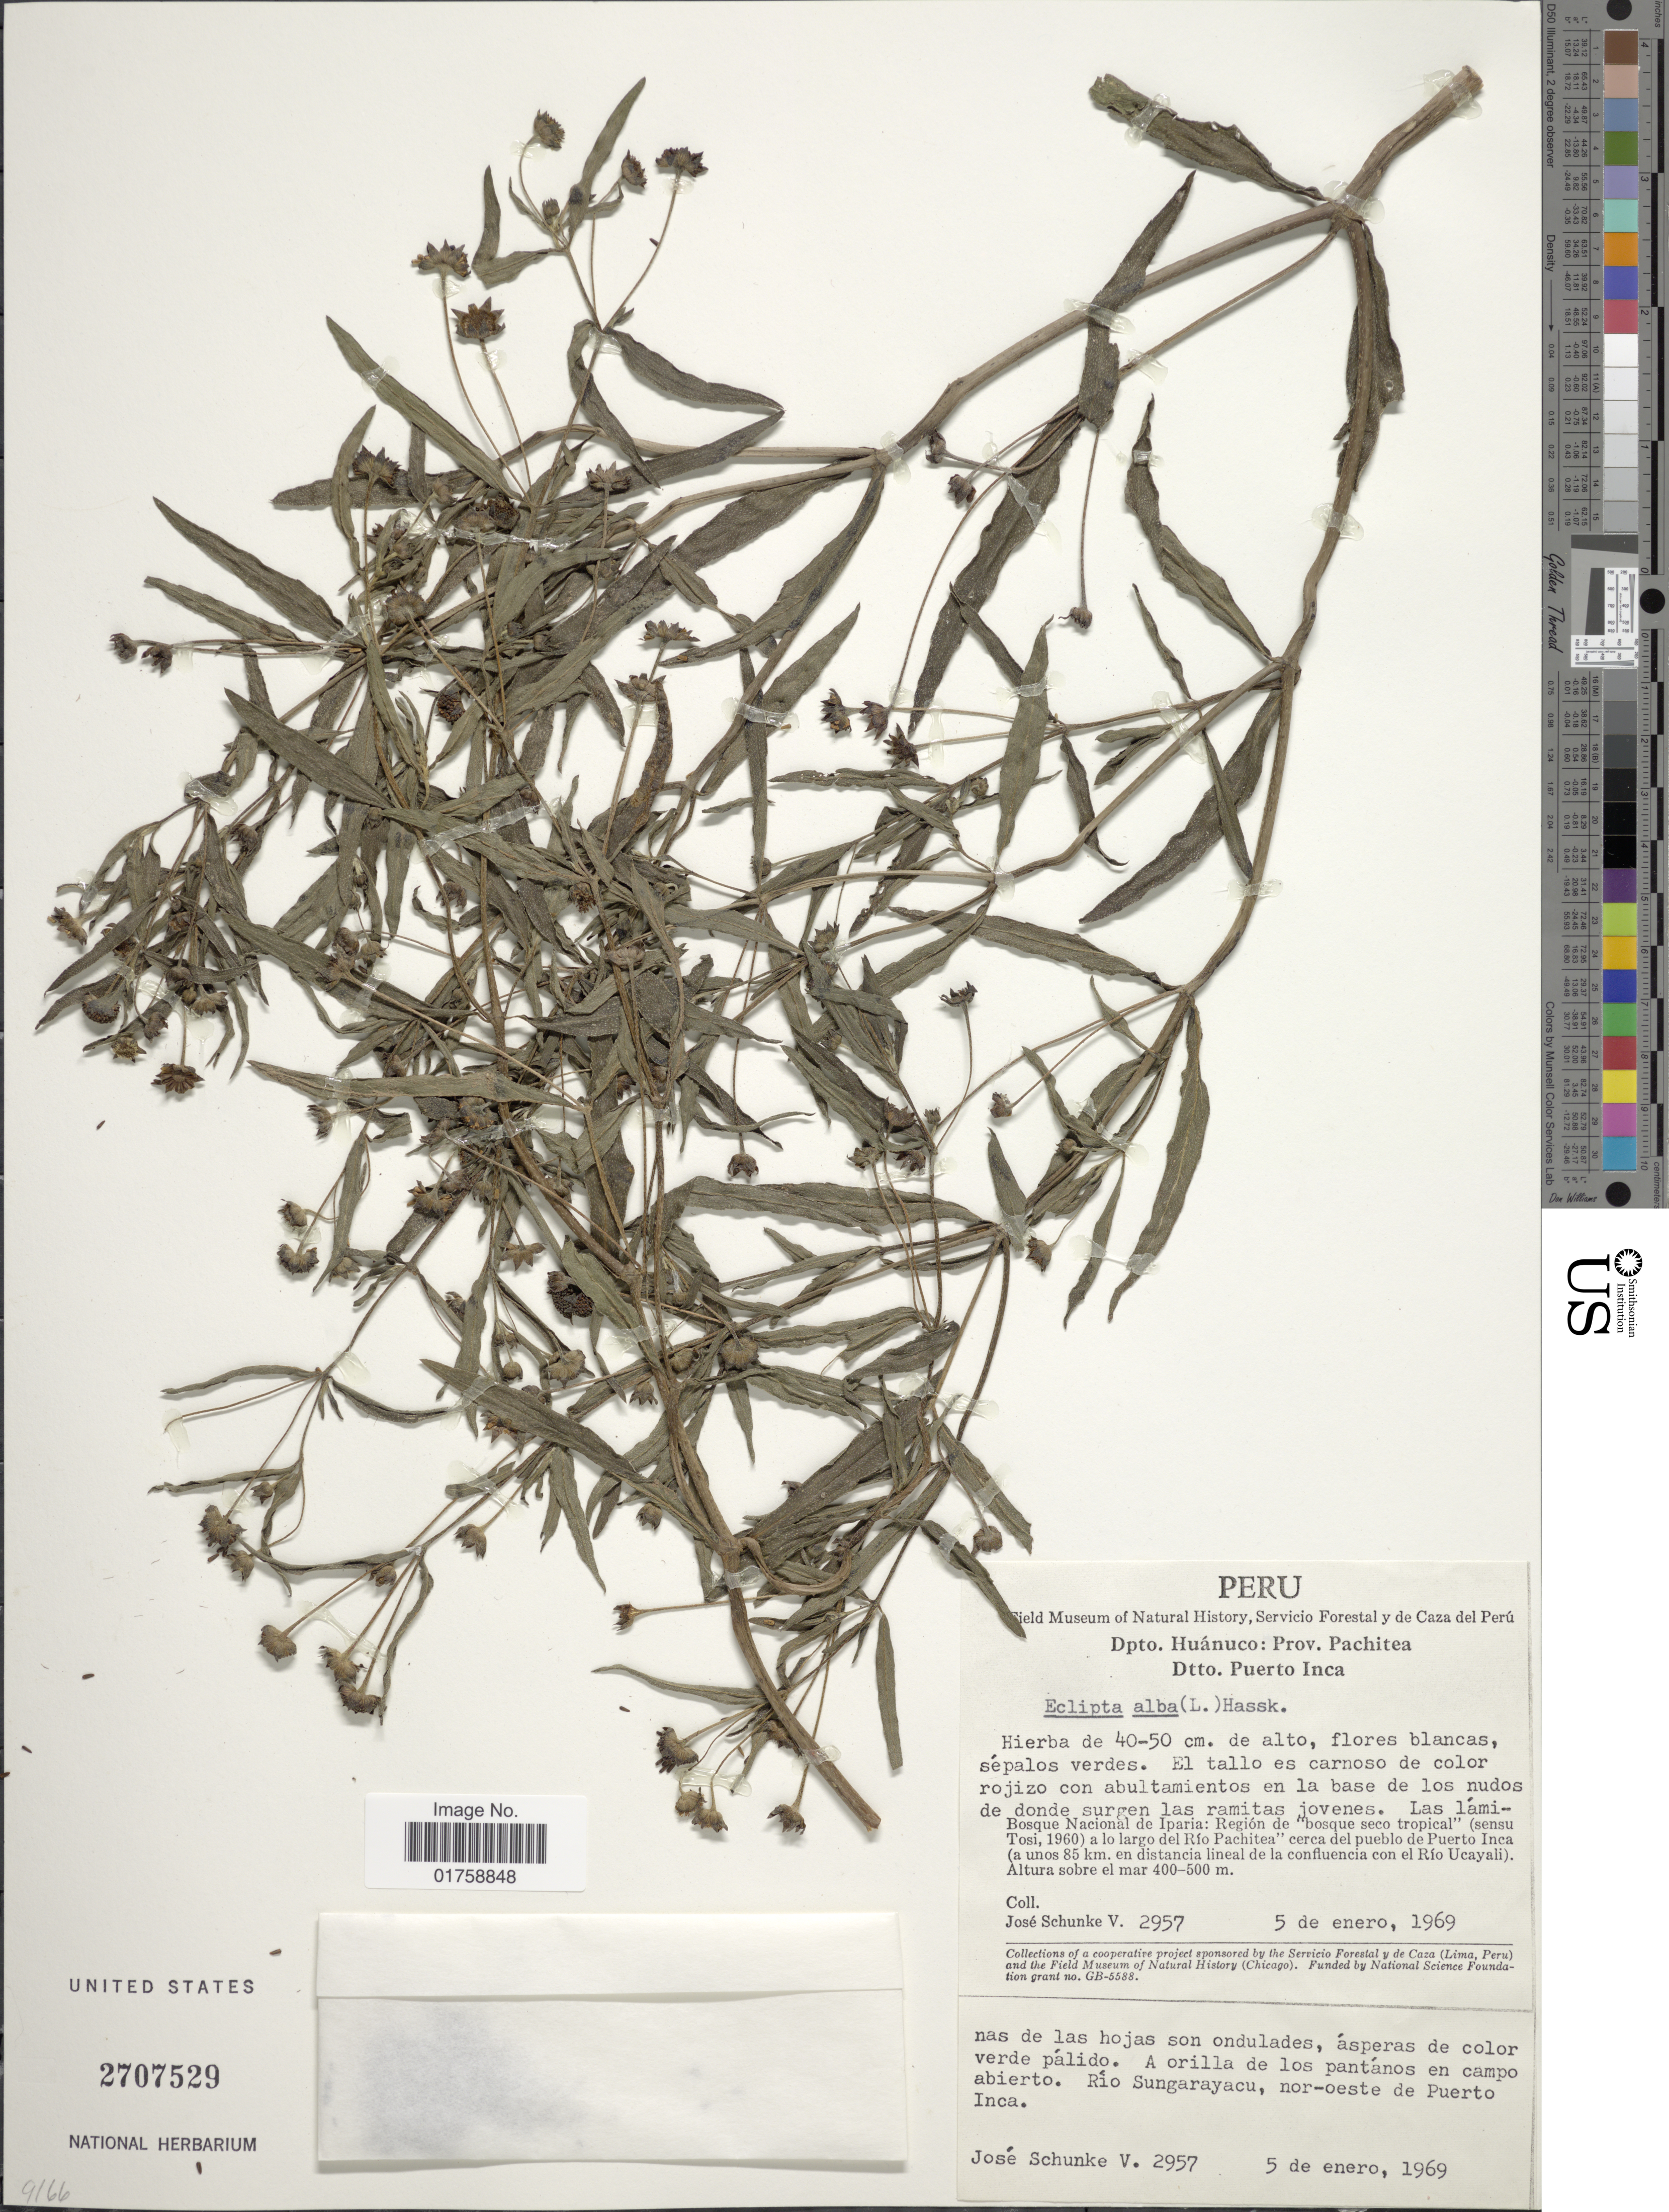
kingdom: Plantae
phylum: Tracheophyta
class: Magnoliopsida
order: Asterales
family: Asteraceae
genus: Eclipta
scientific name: Eclipta alba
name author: (L.) Hassk.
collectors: J. M. Schunke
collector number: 2957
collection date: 1969-01-05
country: Peru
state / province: Huánuco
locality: Dpto. Huánuco: Prov. Pachitea. Dtto. Puerto Inca. A rorilla de los pantanos en campo aboerto. Rio Sungarayacu, nor-oeste de Puerto Inca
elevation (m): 400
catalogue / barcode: US 2707529